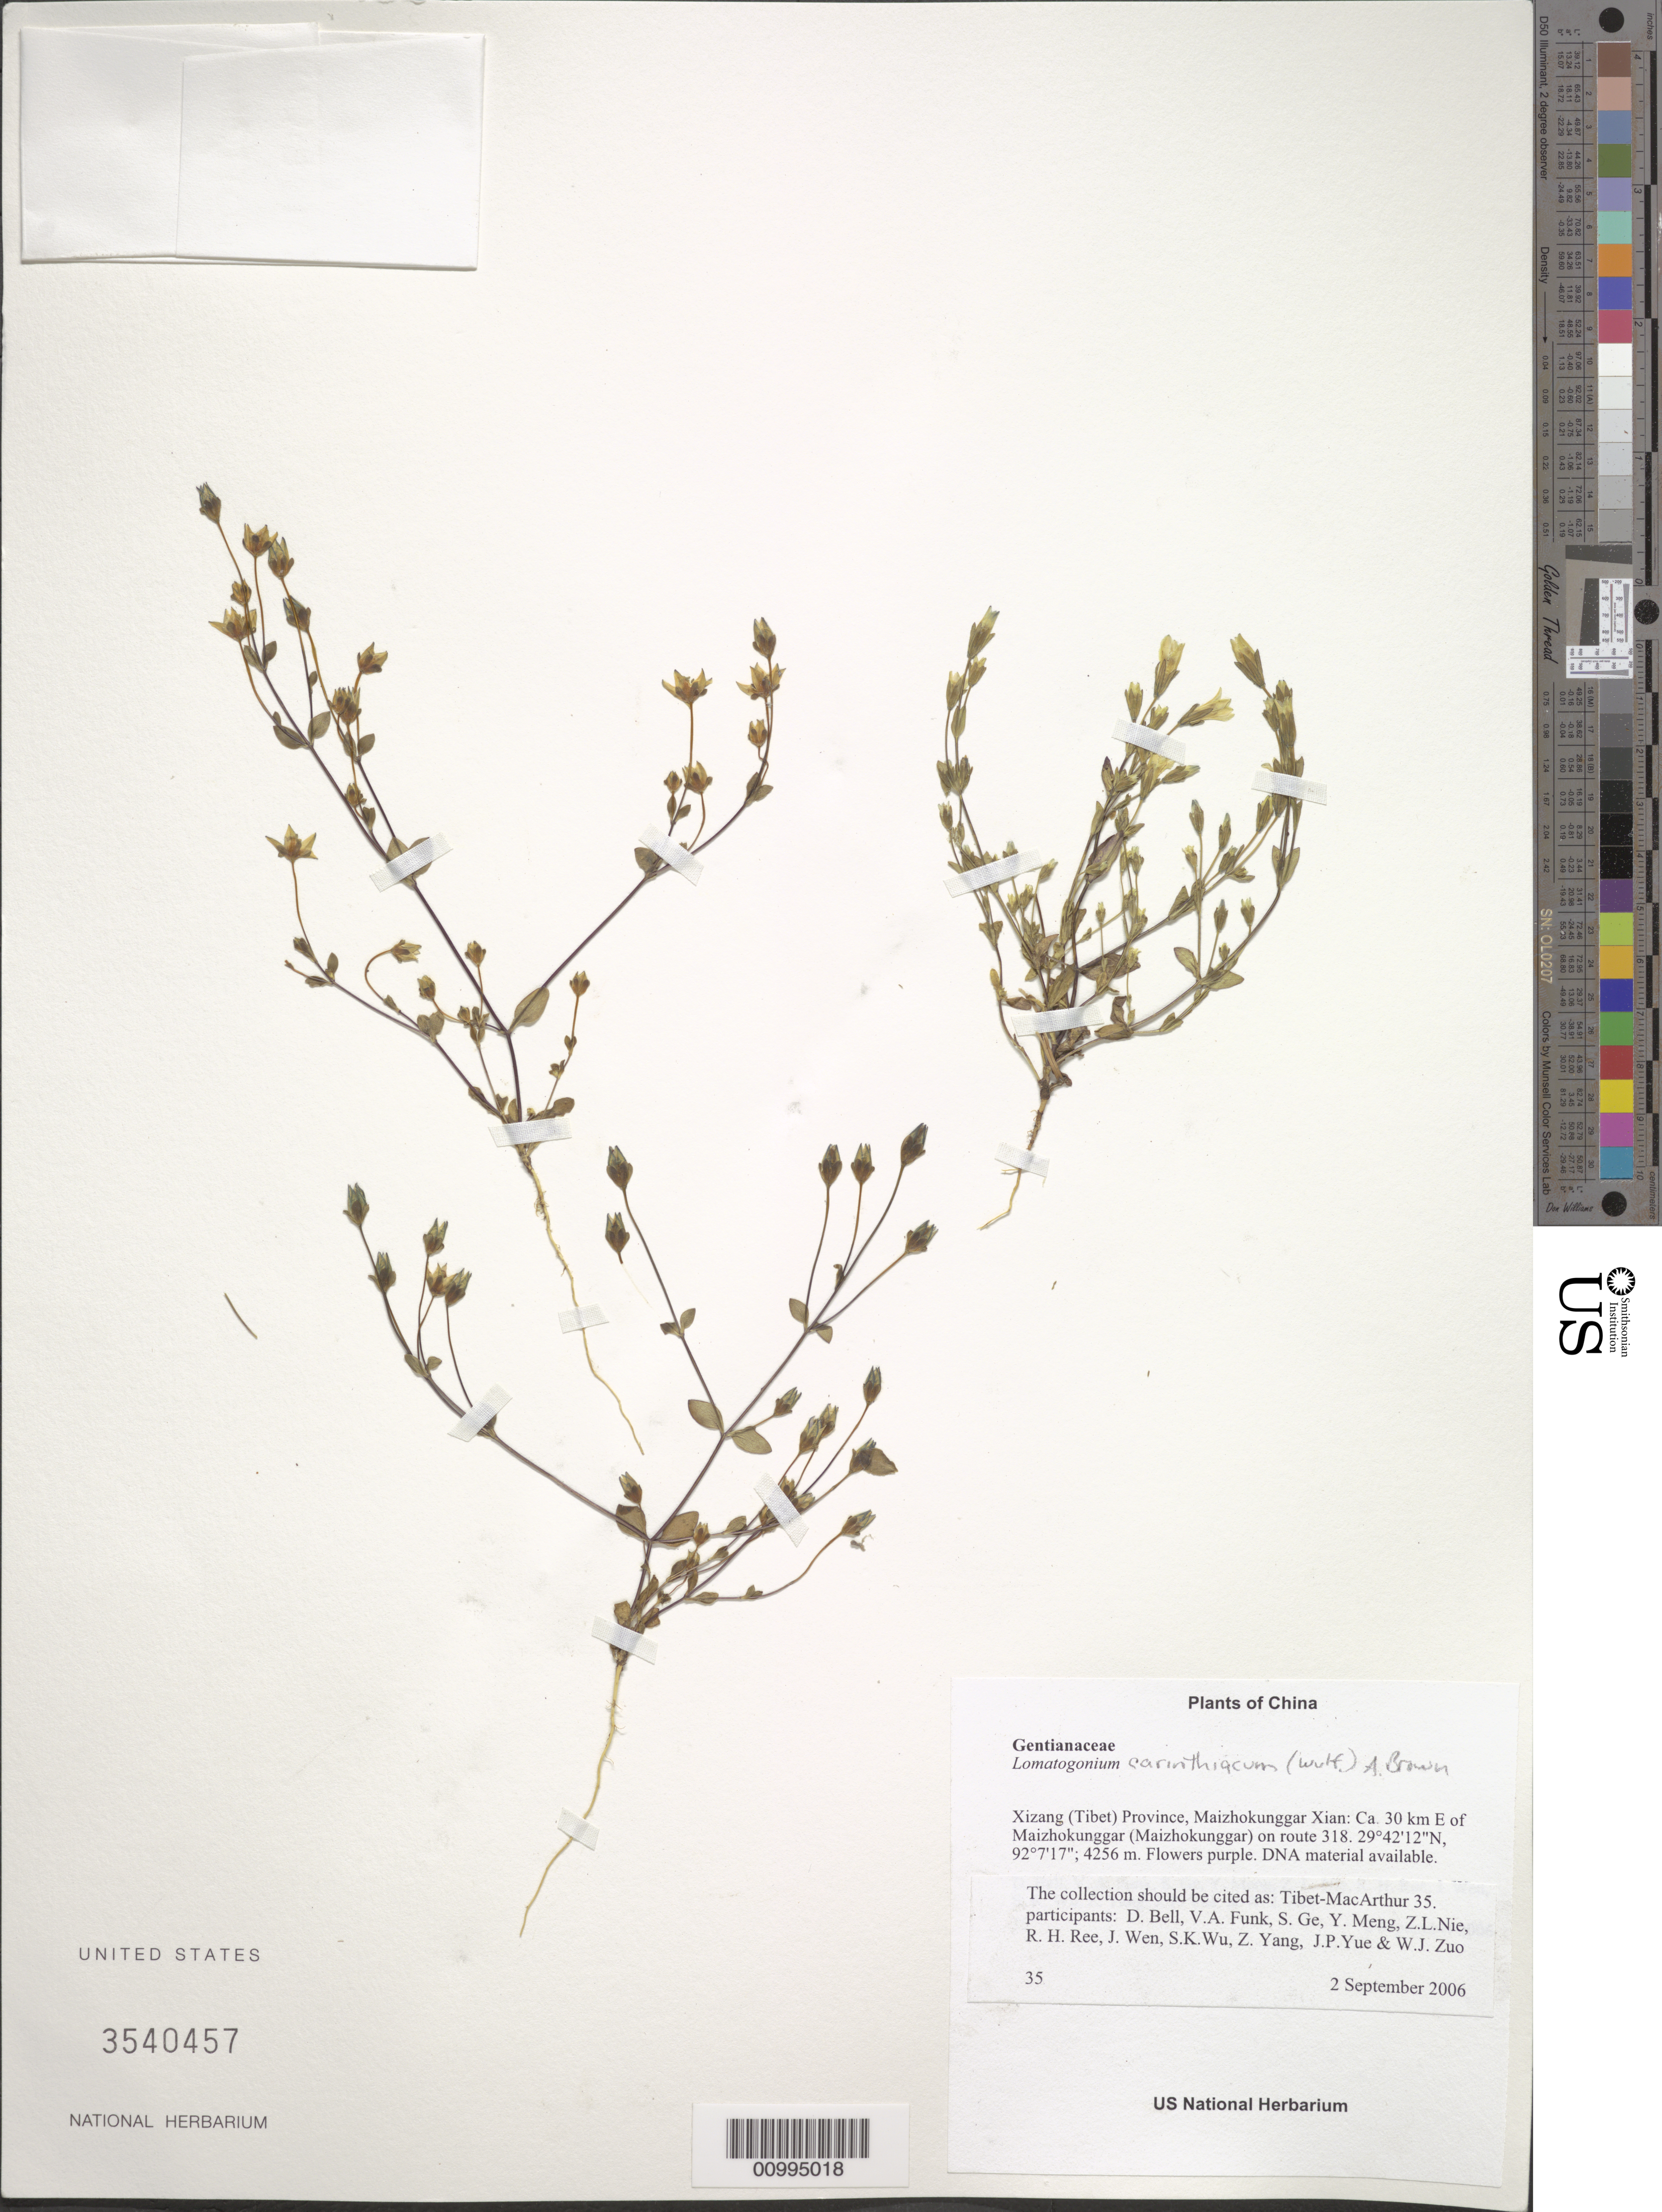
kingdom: Plantae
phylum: Tracheophyta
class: Magnoliopsida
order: Gentianales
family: Gentianaceae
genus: Lomatogonium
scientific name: Lomatogonium carinthiacum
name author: (Wulfen) A. Braun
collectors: Tibet-MacArthur, D. A. Bell, V. Funk, S. Ge, Y. Meng, Z. Nie, R. Ree, J. Wen, S. K. Wu, Z. Yang, J. Yue & W. Zuo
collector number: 35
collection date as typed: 02 Sep 2006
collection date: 2006-09-02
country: China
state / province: Xizang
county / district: Maizhokunggar Xian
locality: Ca. 30 km E of Maizhokunggar on route 318.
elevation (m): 4256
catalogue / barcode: US 3540457